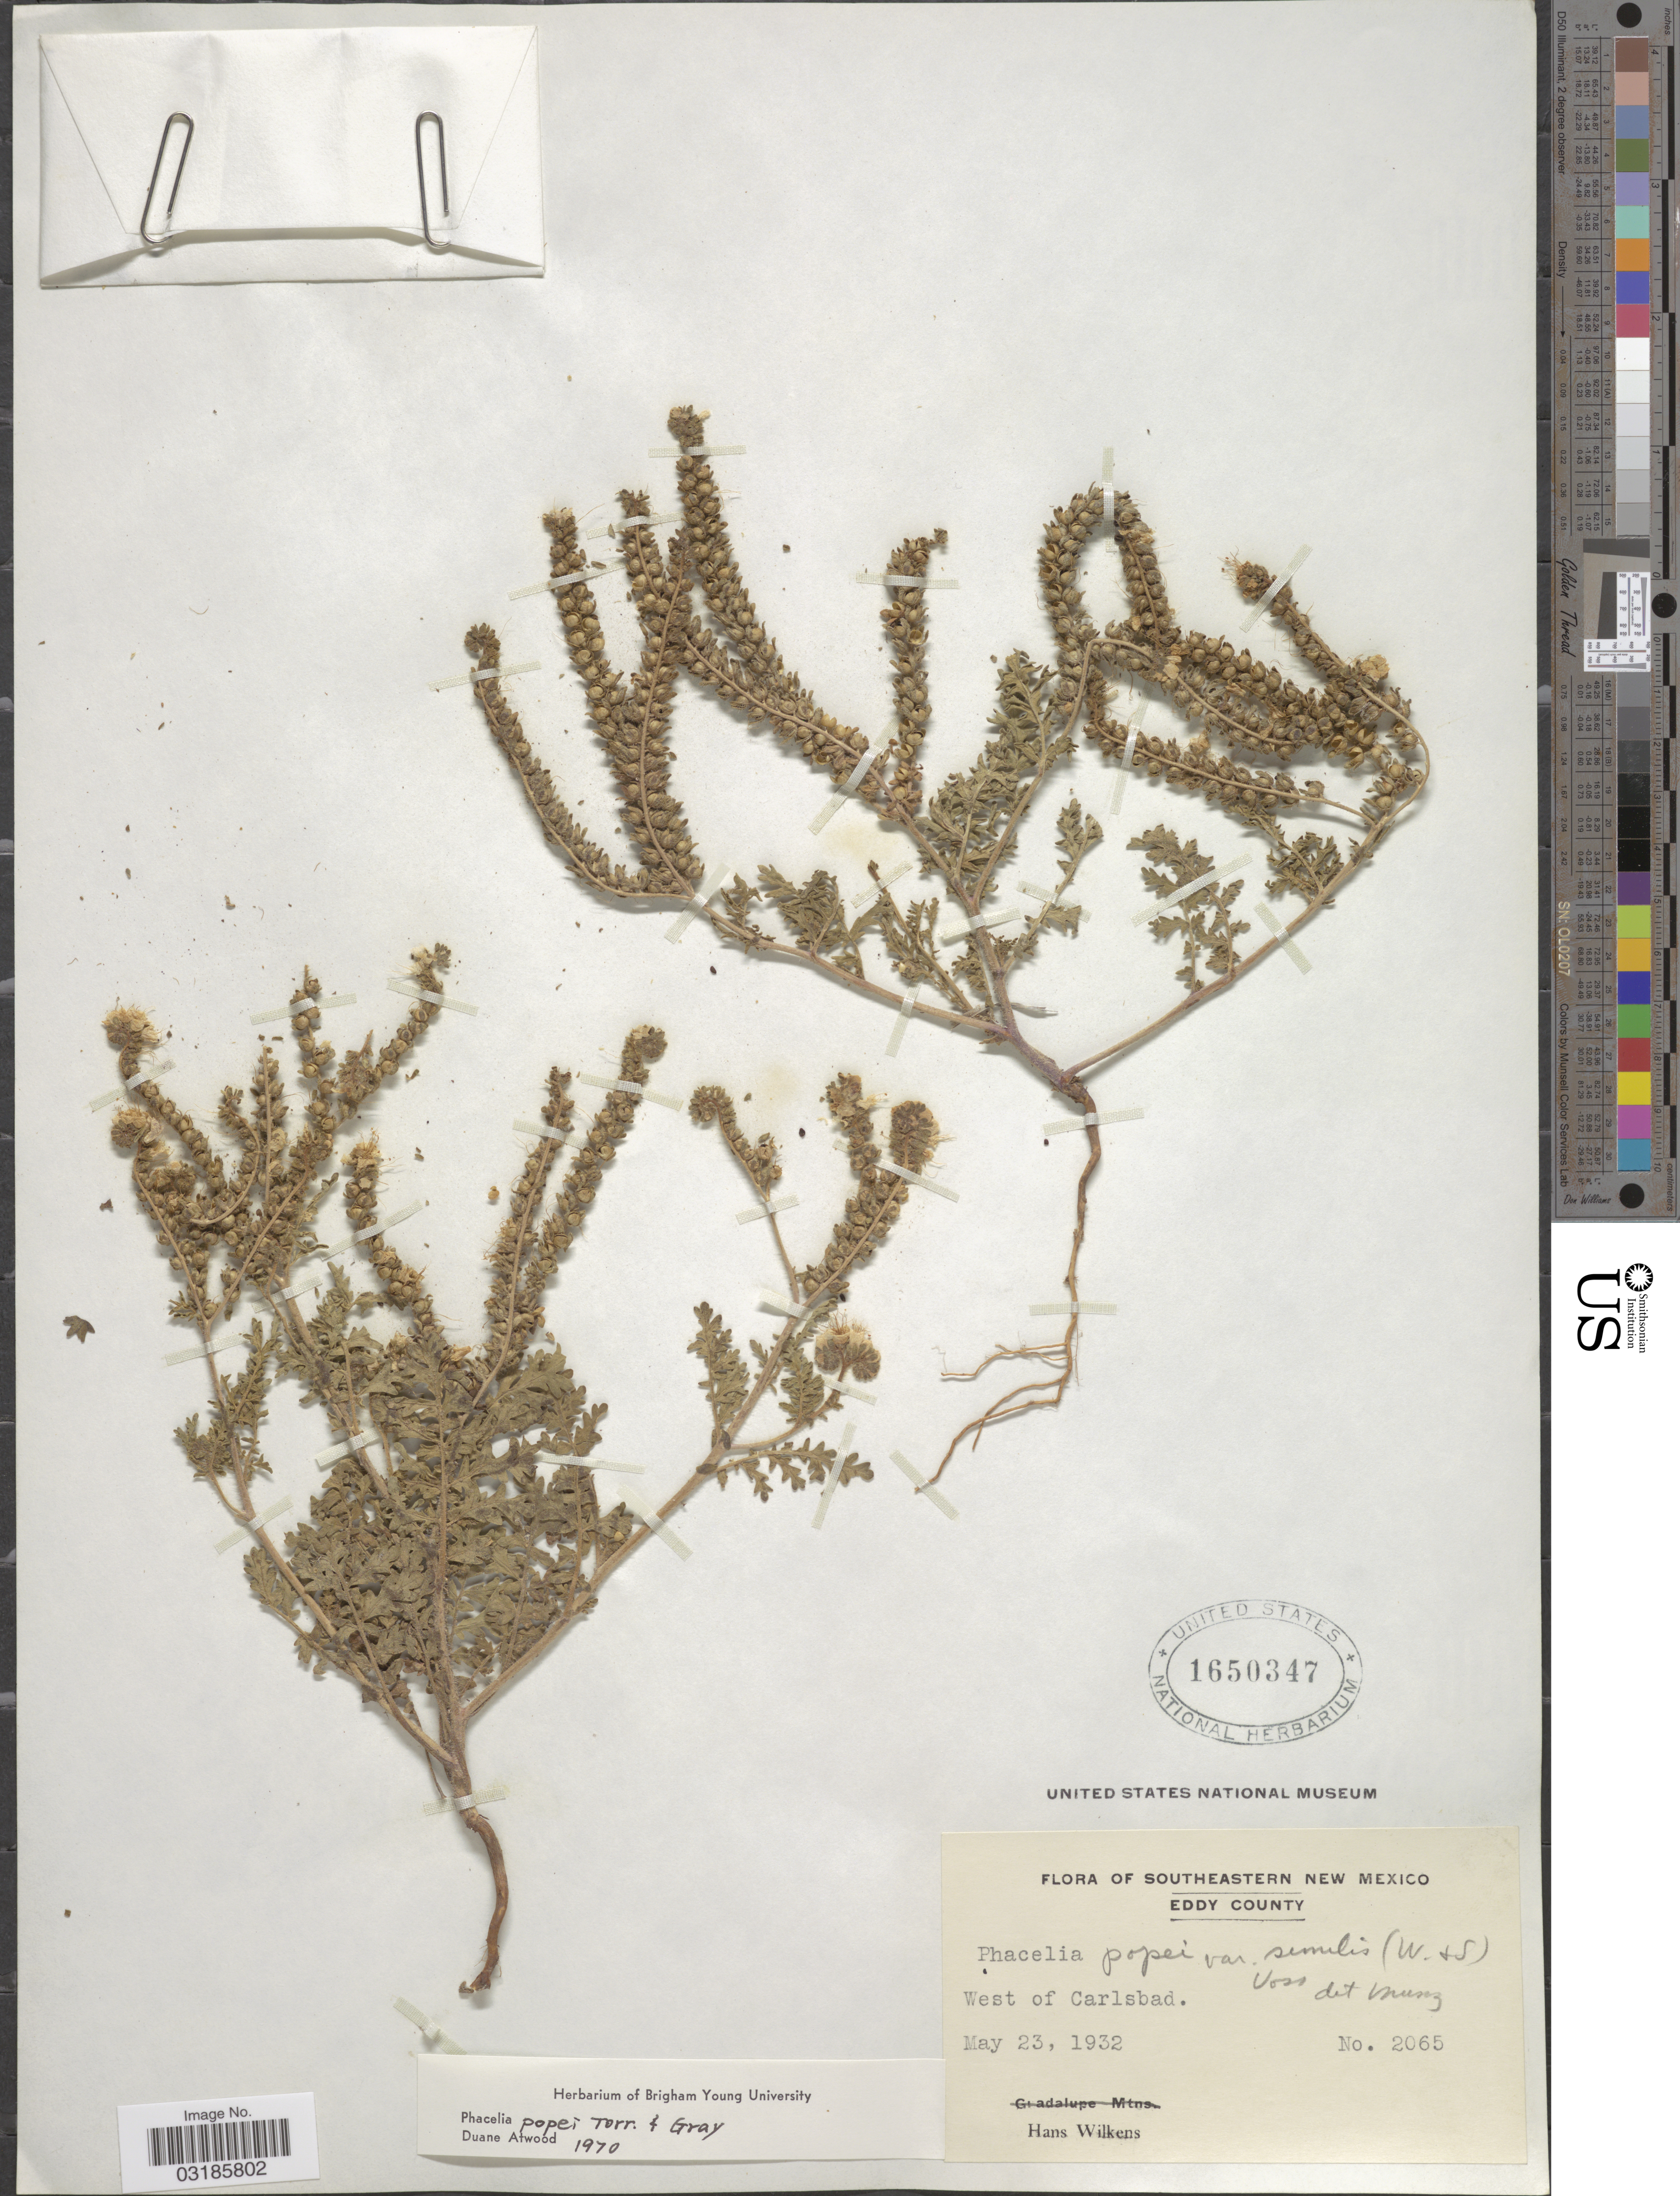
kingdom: Plantae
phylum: Tracheophyta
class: Magnoliopsida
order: Boraginales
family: Hydrophyllaceae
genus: Phacelia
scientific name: Phacelia popei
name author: Torr. & A. Gray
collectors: H. Wilkens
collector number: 2065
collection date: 1932-05-23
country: United States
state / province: New Mexico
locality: Southeastern New Mexico. Eddy County. West of Carlsbad.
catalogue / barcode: US 1650347